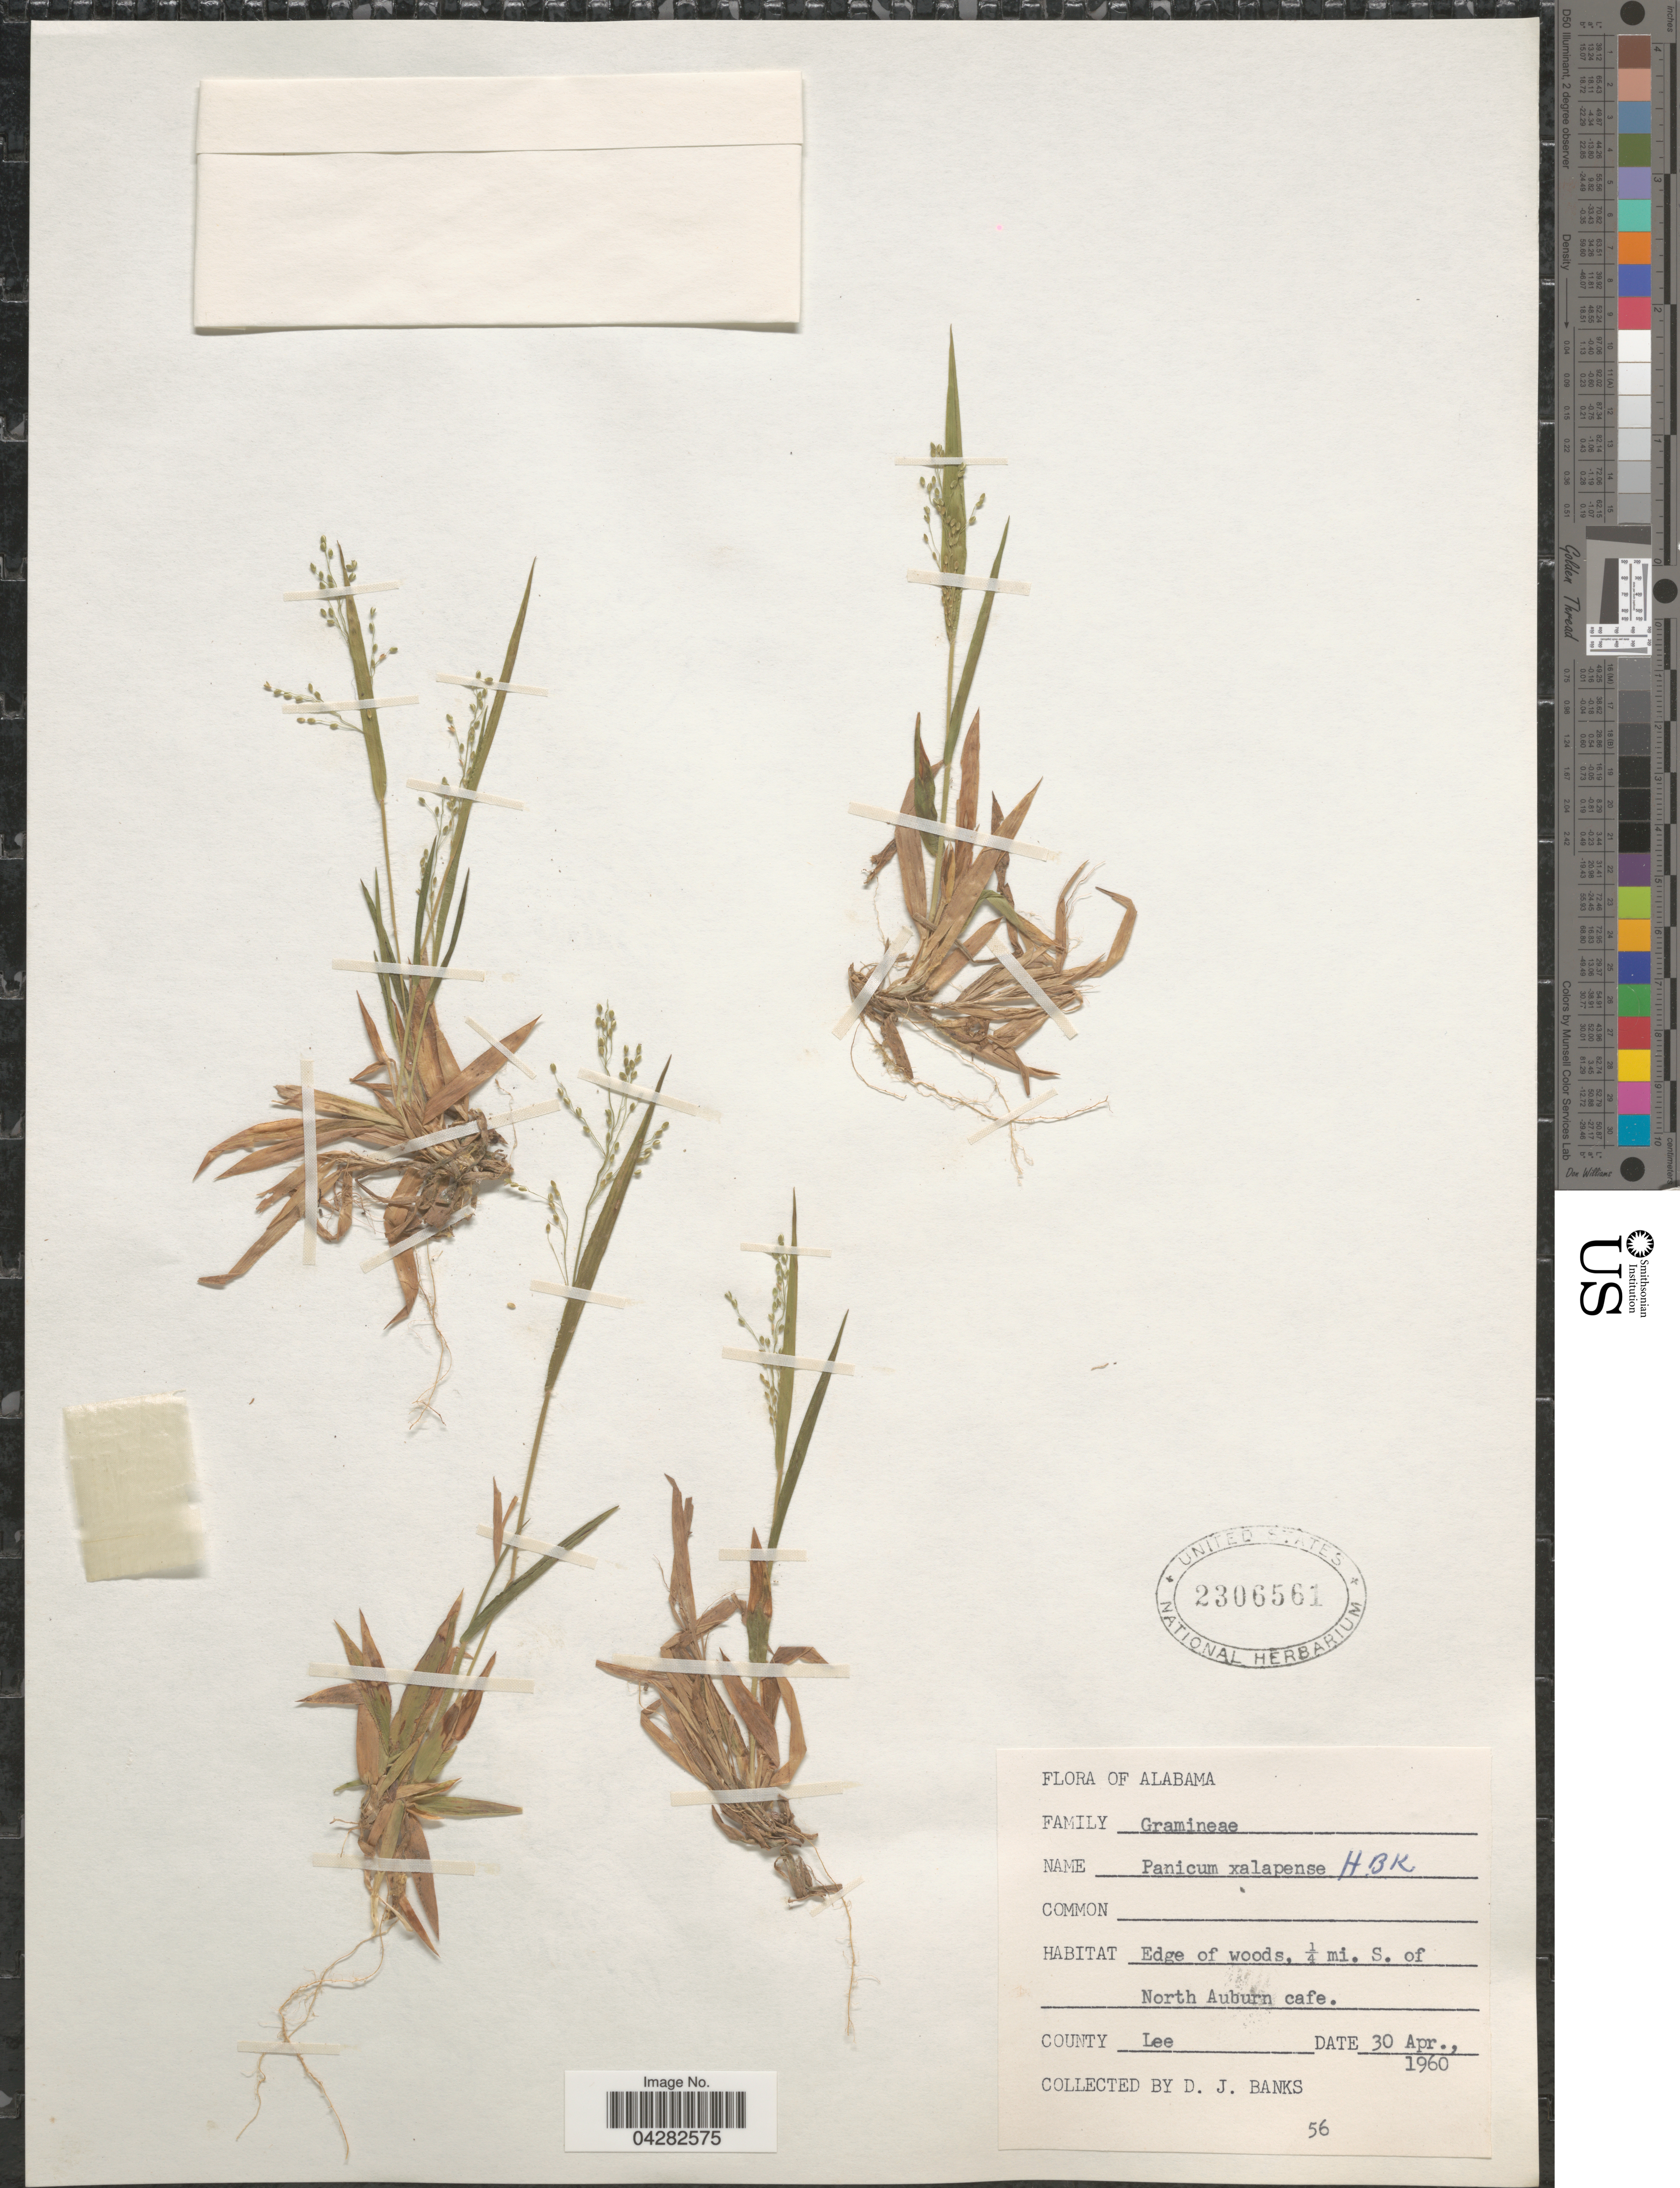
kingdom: Plantae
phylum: Tracheophyta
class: Liliopsida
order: Poales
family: Poaceae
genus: Dichanthelium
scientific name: Dichanthelium laxiflorum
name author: (Lam.) Gould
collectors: D. J. Banks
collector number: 56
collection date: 1960-04-30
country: United States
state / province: Alabama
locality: Edge of woods, ¼ mi. S. of North Auburn cafe. County Lee.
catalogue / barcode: US 2306561